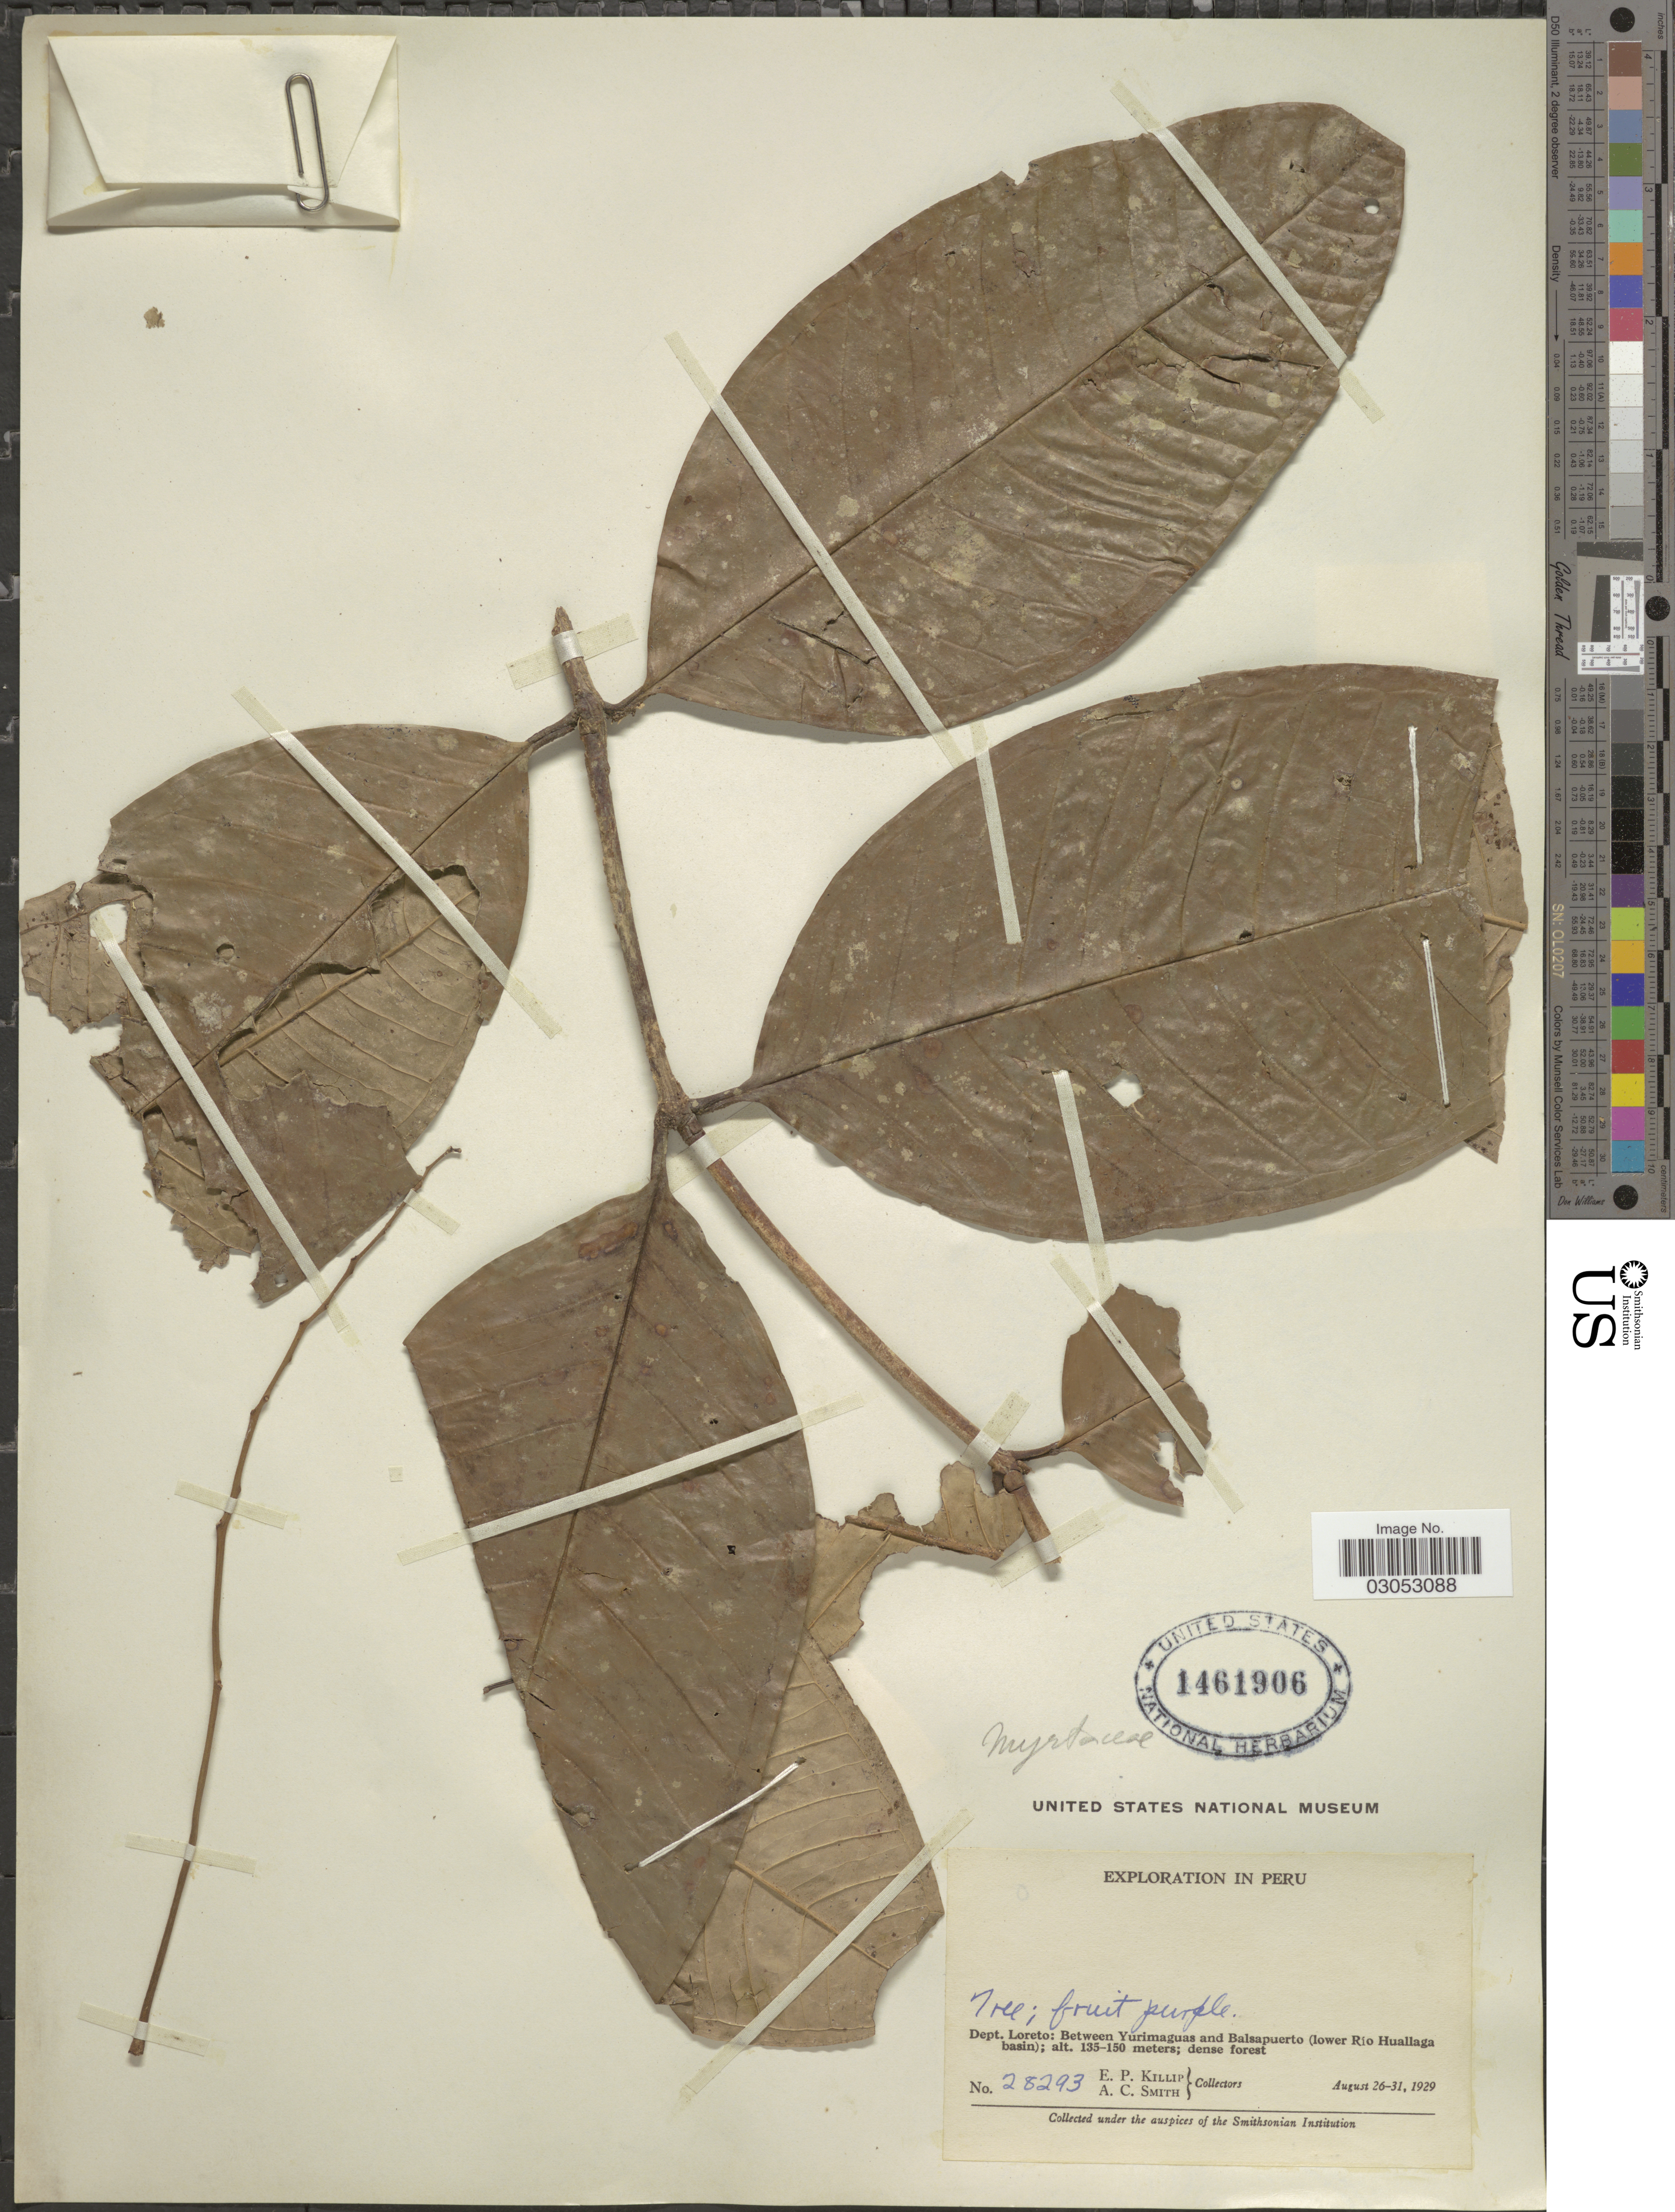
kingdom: Plantae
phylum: Tracheophyta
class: Magnoliopsida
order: Myrtales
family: Myrtaceae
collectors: E. P. Killip & A. C. Smith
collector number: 28293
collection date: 1929-08-26/1929-08-31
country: Peru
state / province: Loreto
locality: Dept. Loreto: Between Yurimaguas and Balsapuerto (lower Río Huallaga basin).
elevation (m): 135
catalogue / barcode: US 1461906